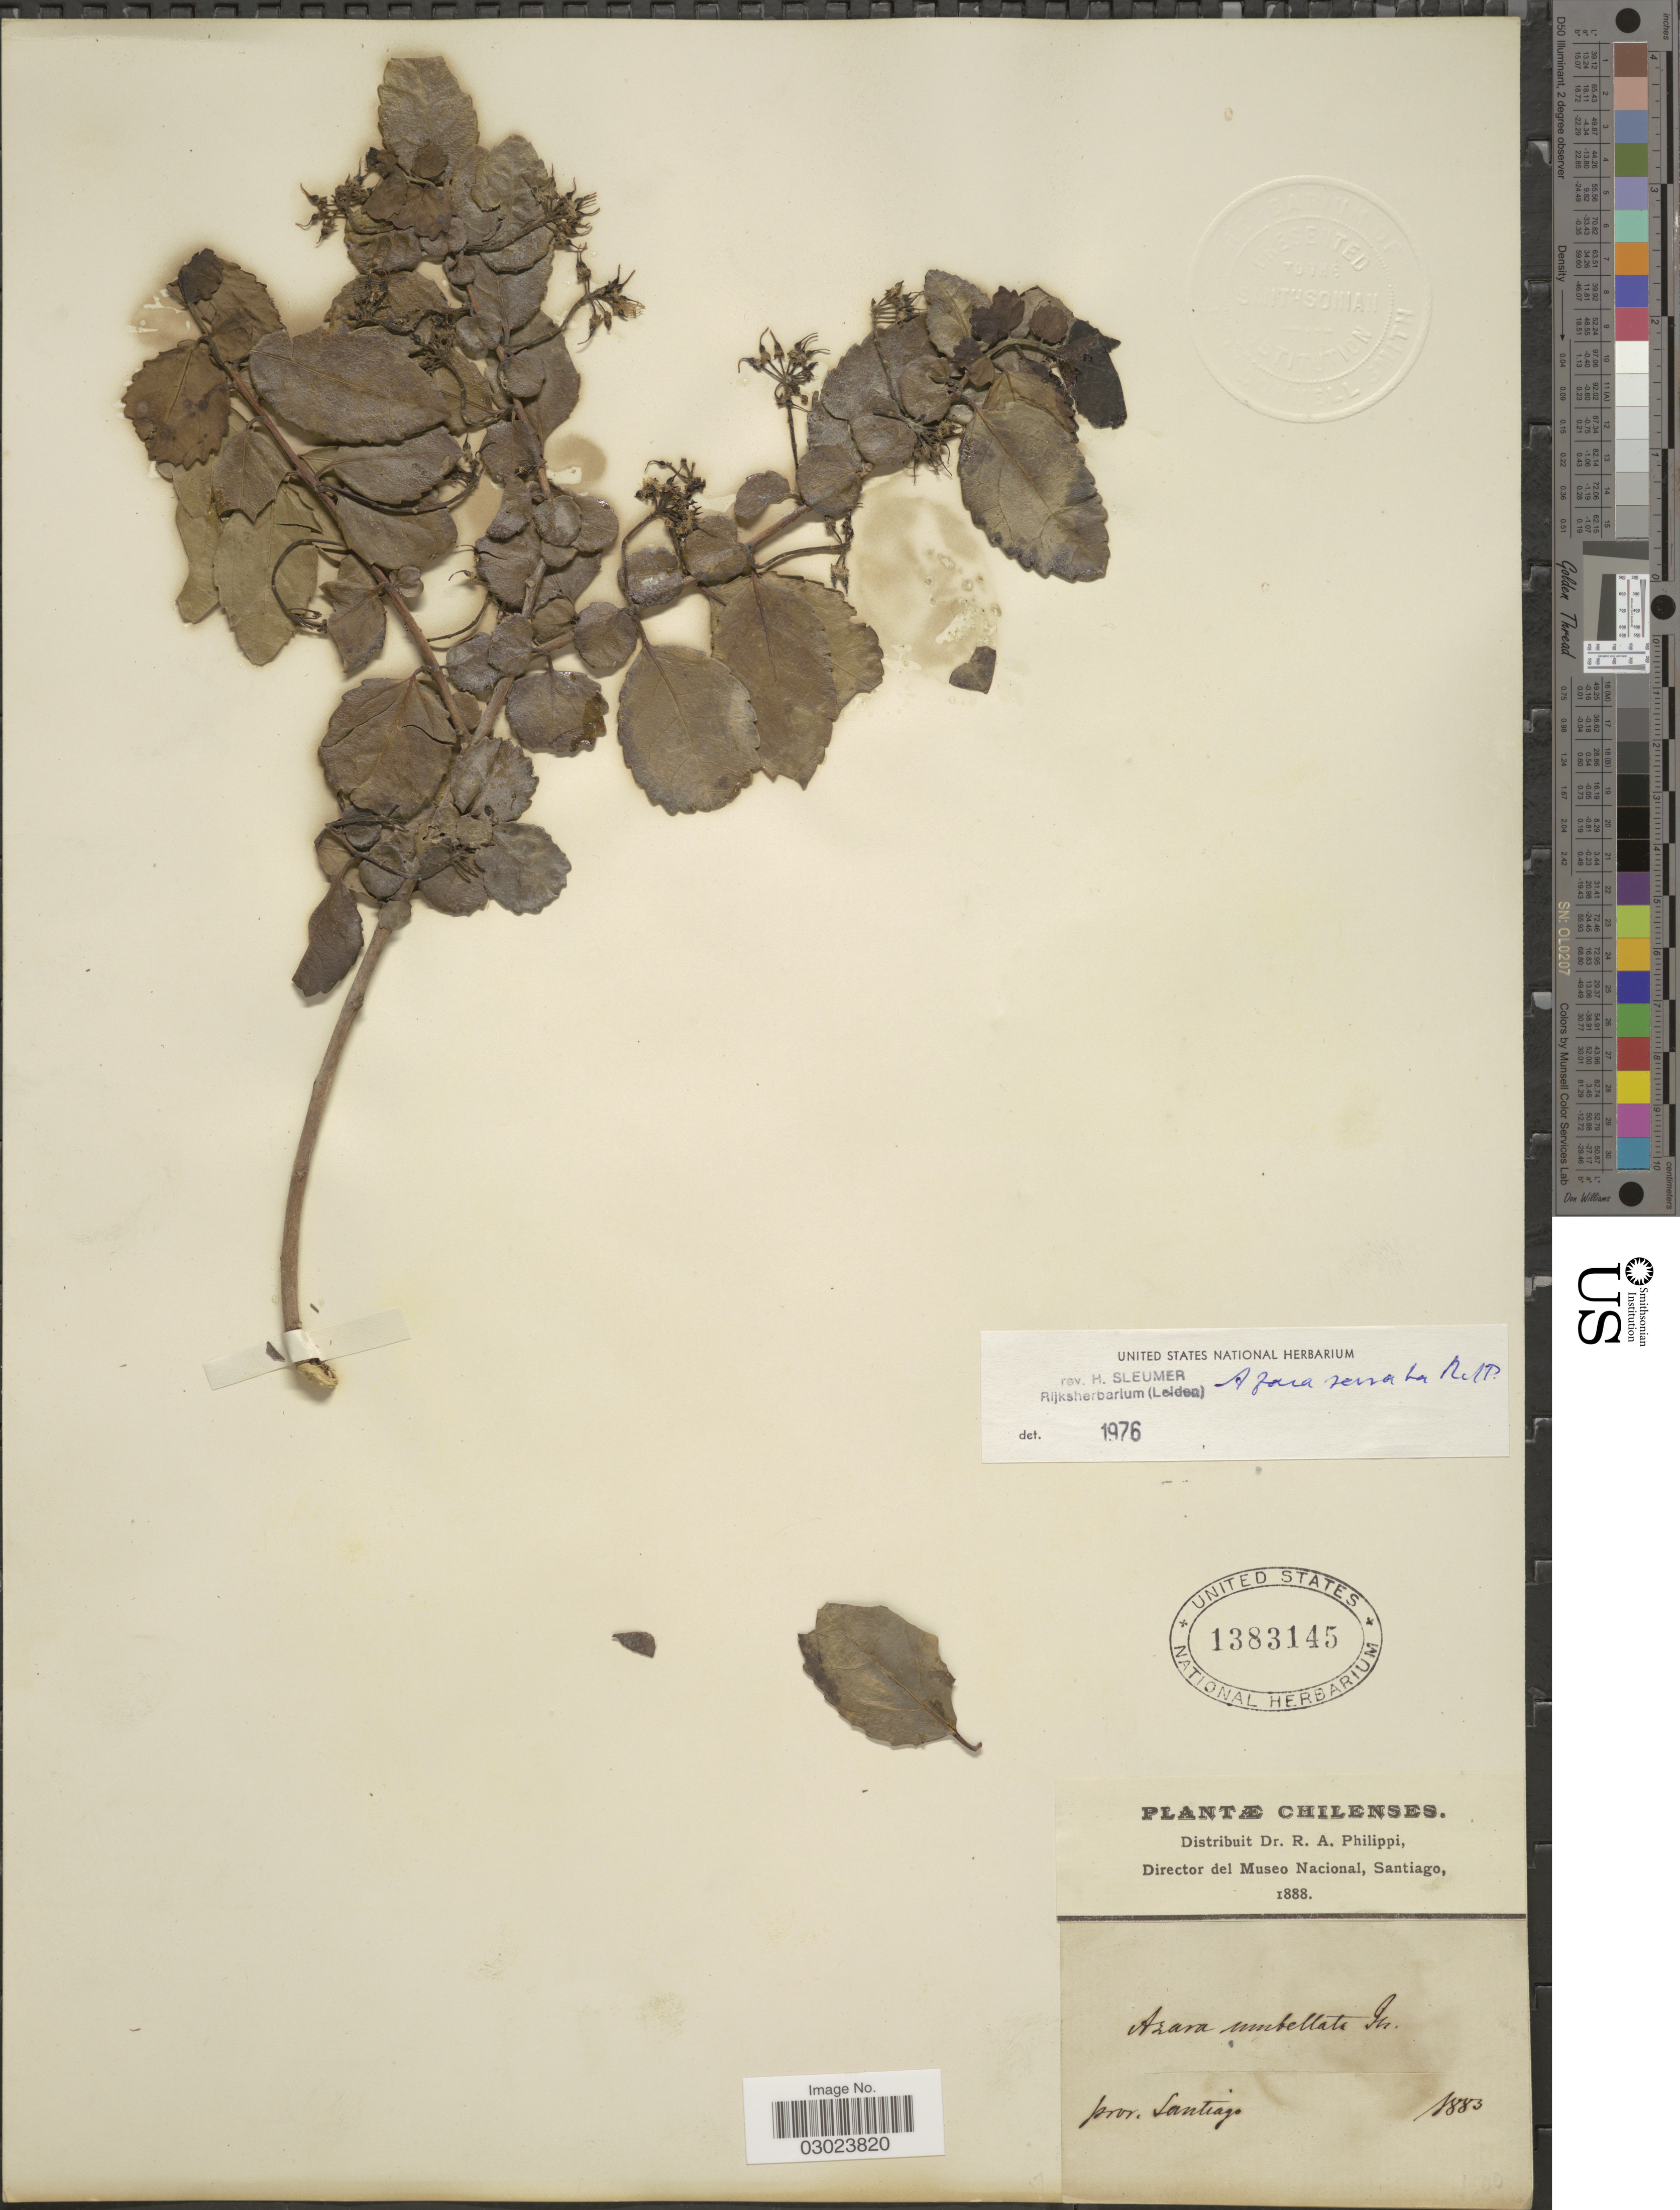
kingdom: Plantae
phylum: Tracheophyta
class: Magnoliopsida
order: Malpighiales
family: Salicaceae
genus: Azara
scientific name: Azara serrata var. serrata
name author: Ruiz & Pav.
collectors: R. A. Philippi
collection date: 1883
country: Chile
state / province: Región Metropolitana (RM)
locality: Prov. Santiago.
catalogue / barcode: US 1383145